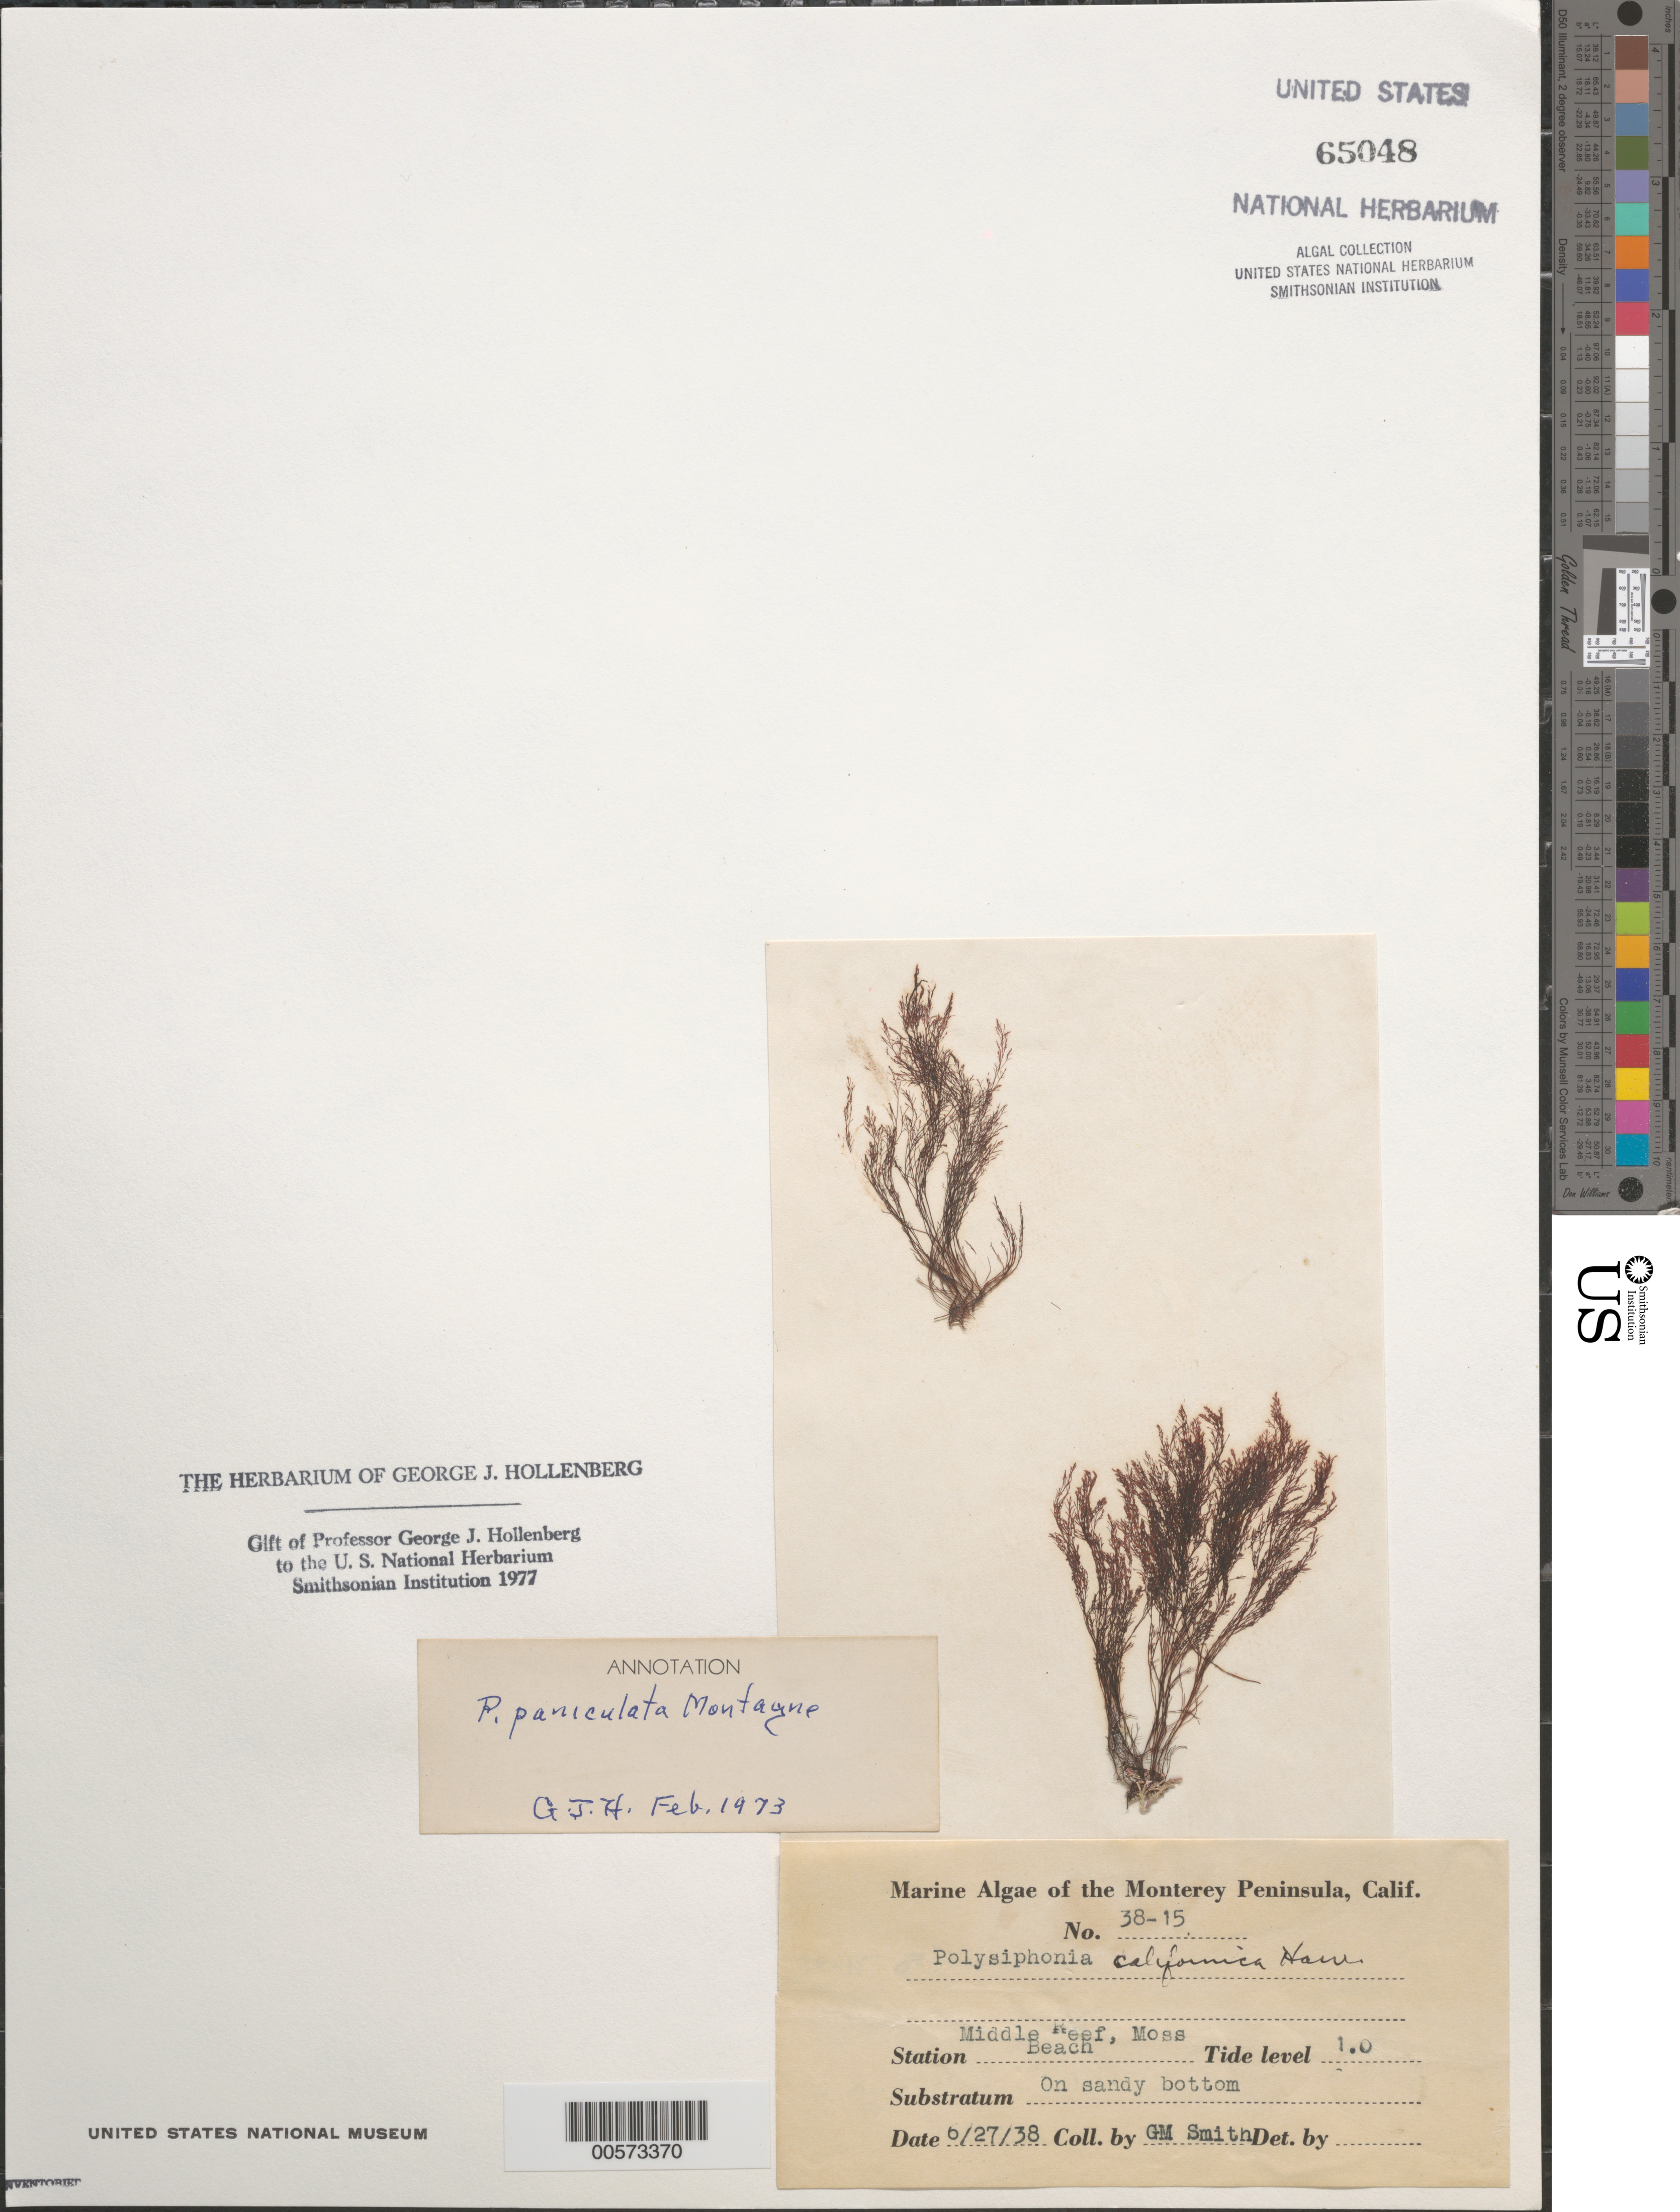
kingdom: Plantae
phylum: Rhodophyta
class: Florideophyceae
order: Ceramiales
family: Rhodomelaceae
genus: Eutrichosiphonia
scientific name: Eutrichosiphonia paniculata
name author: (Mont.) D.E.Bustamante & T.O. Cho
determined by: Algae name updating Project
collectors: G. M. Smith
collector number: Gms 38-15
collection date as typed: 27 Jun 1938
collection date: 1938-06-27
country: United States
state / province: California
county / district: Monterey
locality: Middle Reef of Moss Beach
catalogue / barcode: US 65048